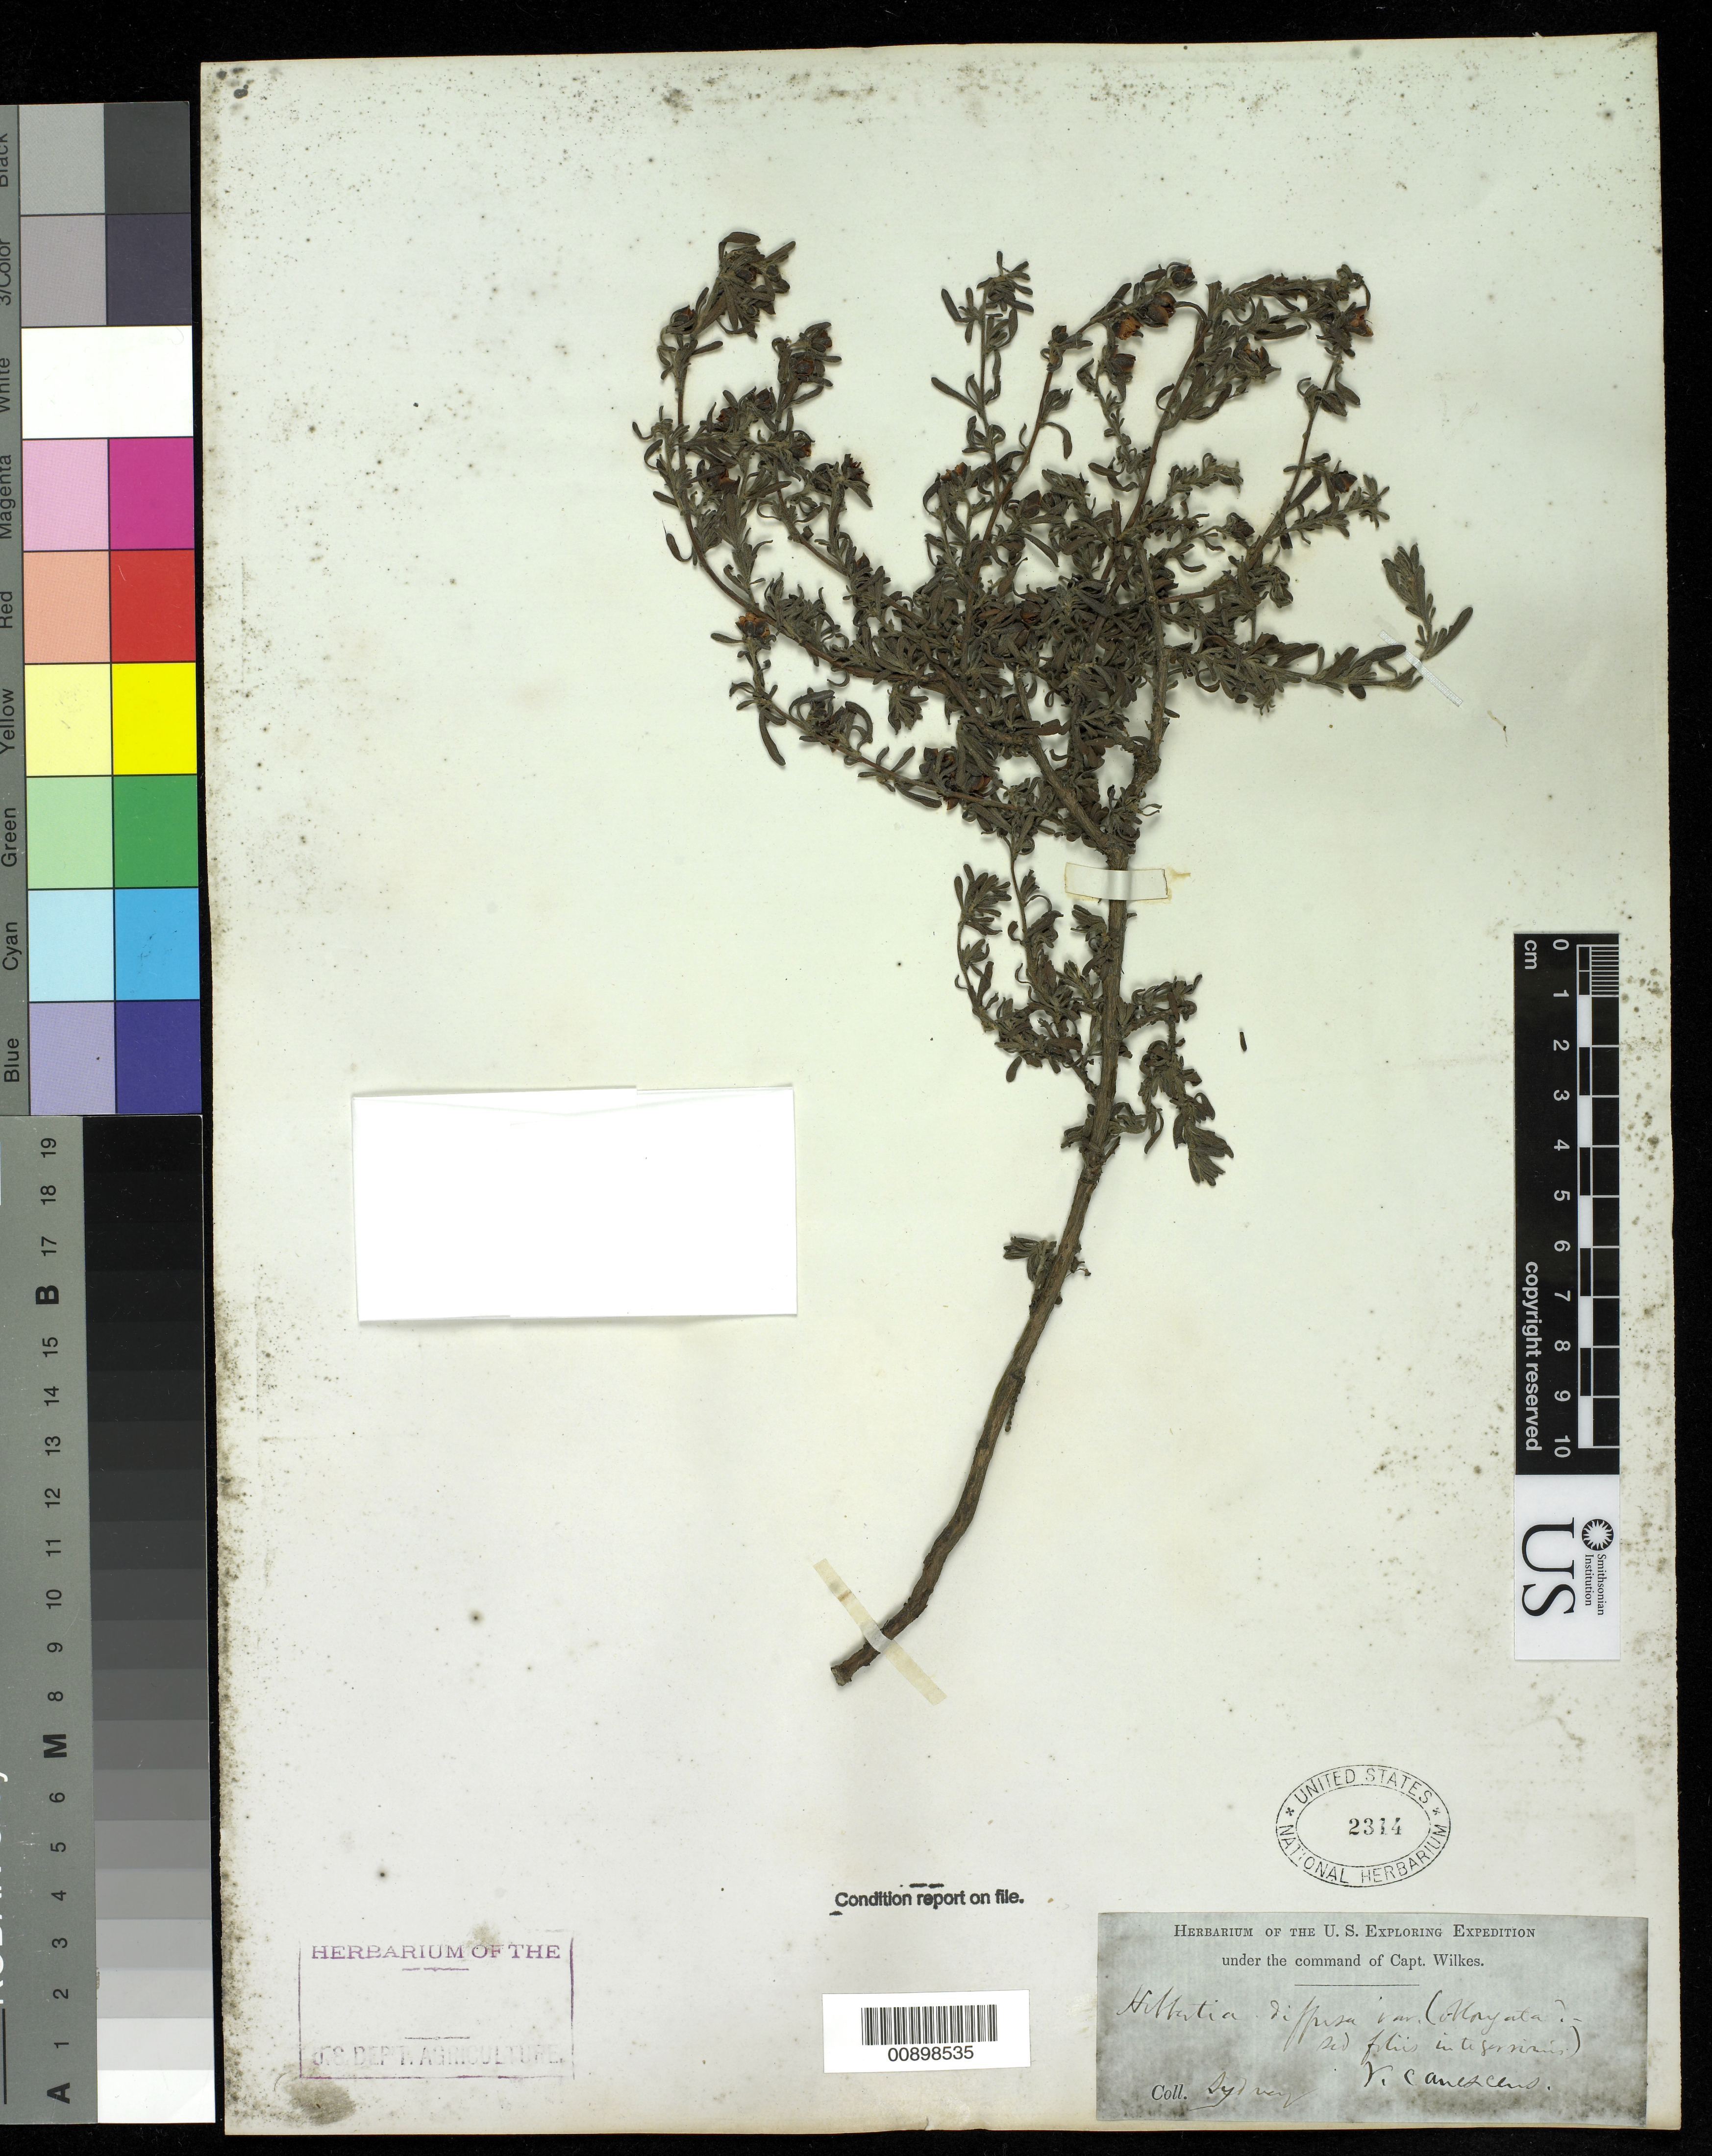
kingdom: Plantae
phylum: Tracheophyta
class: Magnoliopsida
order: Dilleniales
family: Dilleniaceae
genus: Hibbertia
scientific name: Hibbertia diffusa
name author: R. Br. ex DC.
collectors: Wilkes Explor. Exped.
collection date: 1838/1842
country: Australia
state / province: New South Wales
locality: Sydney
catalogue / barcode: US 2314